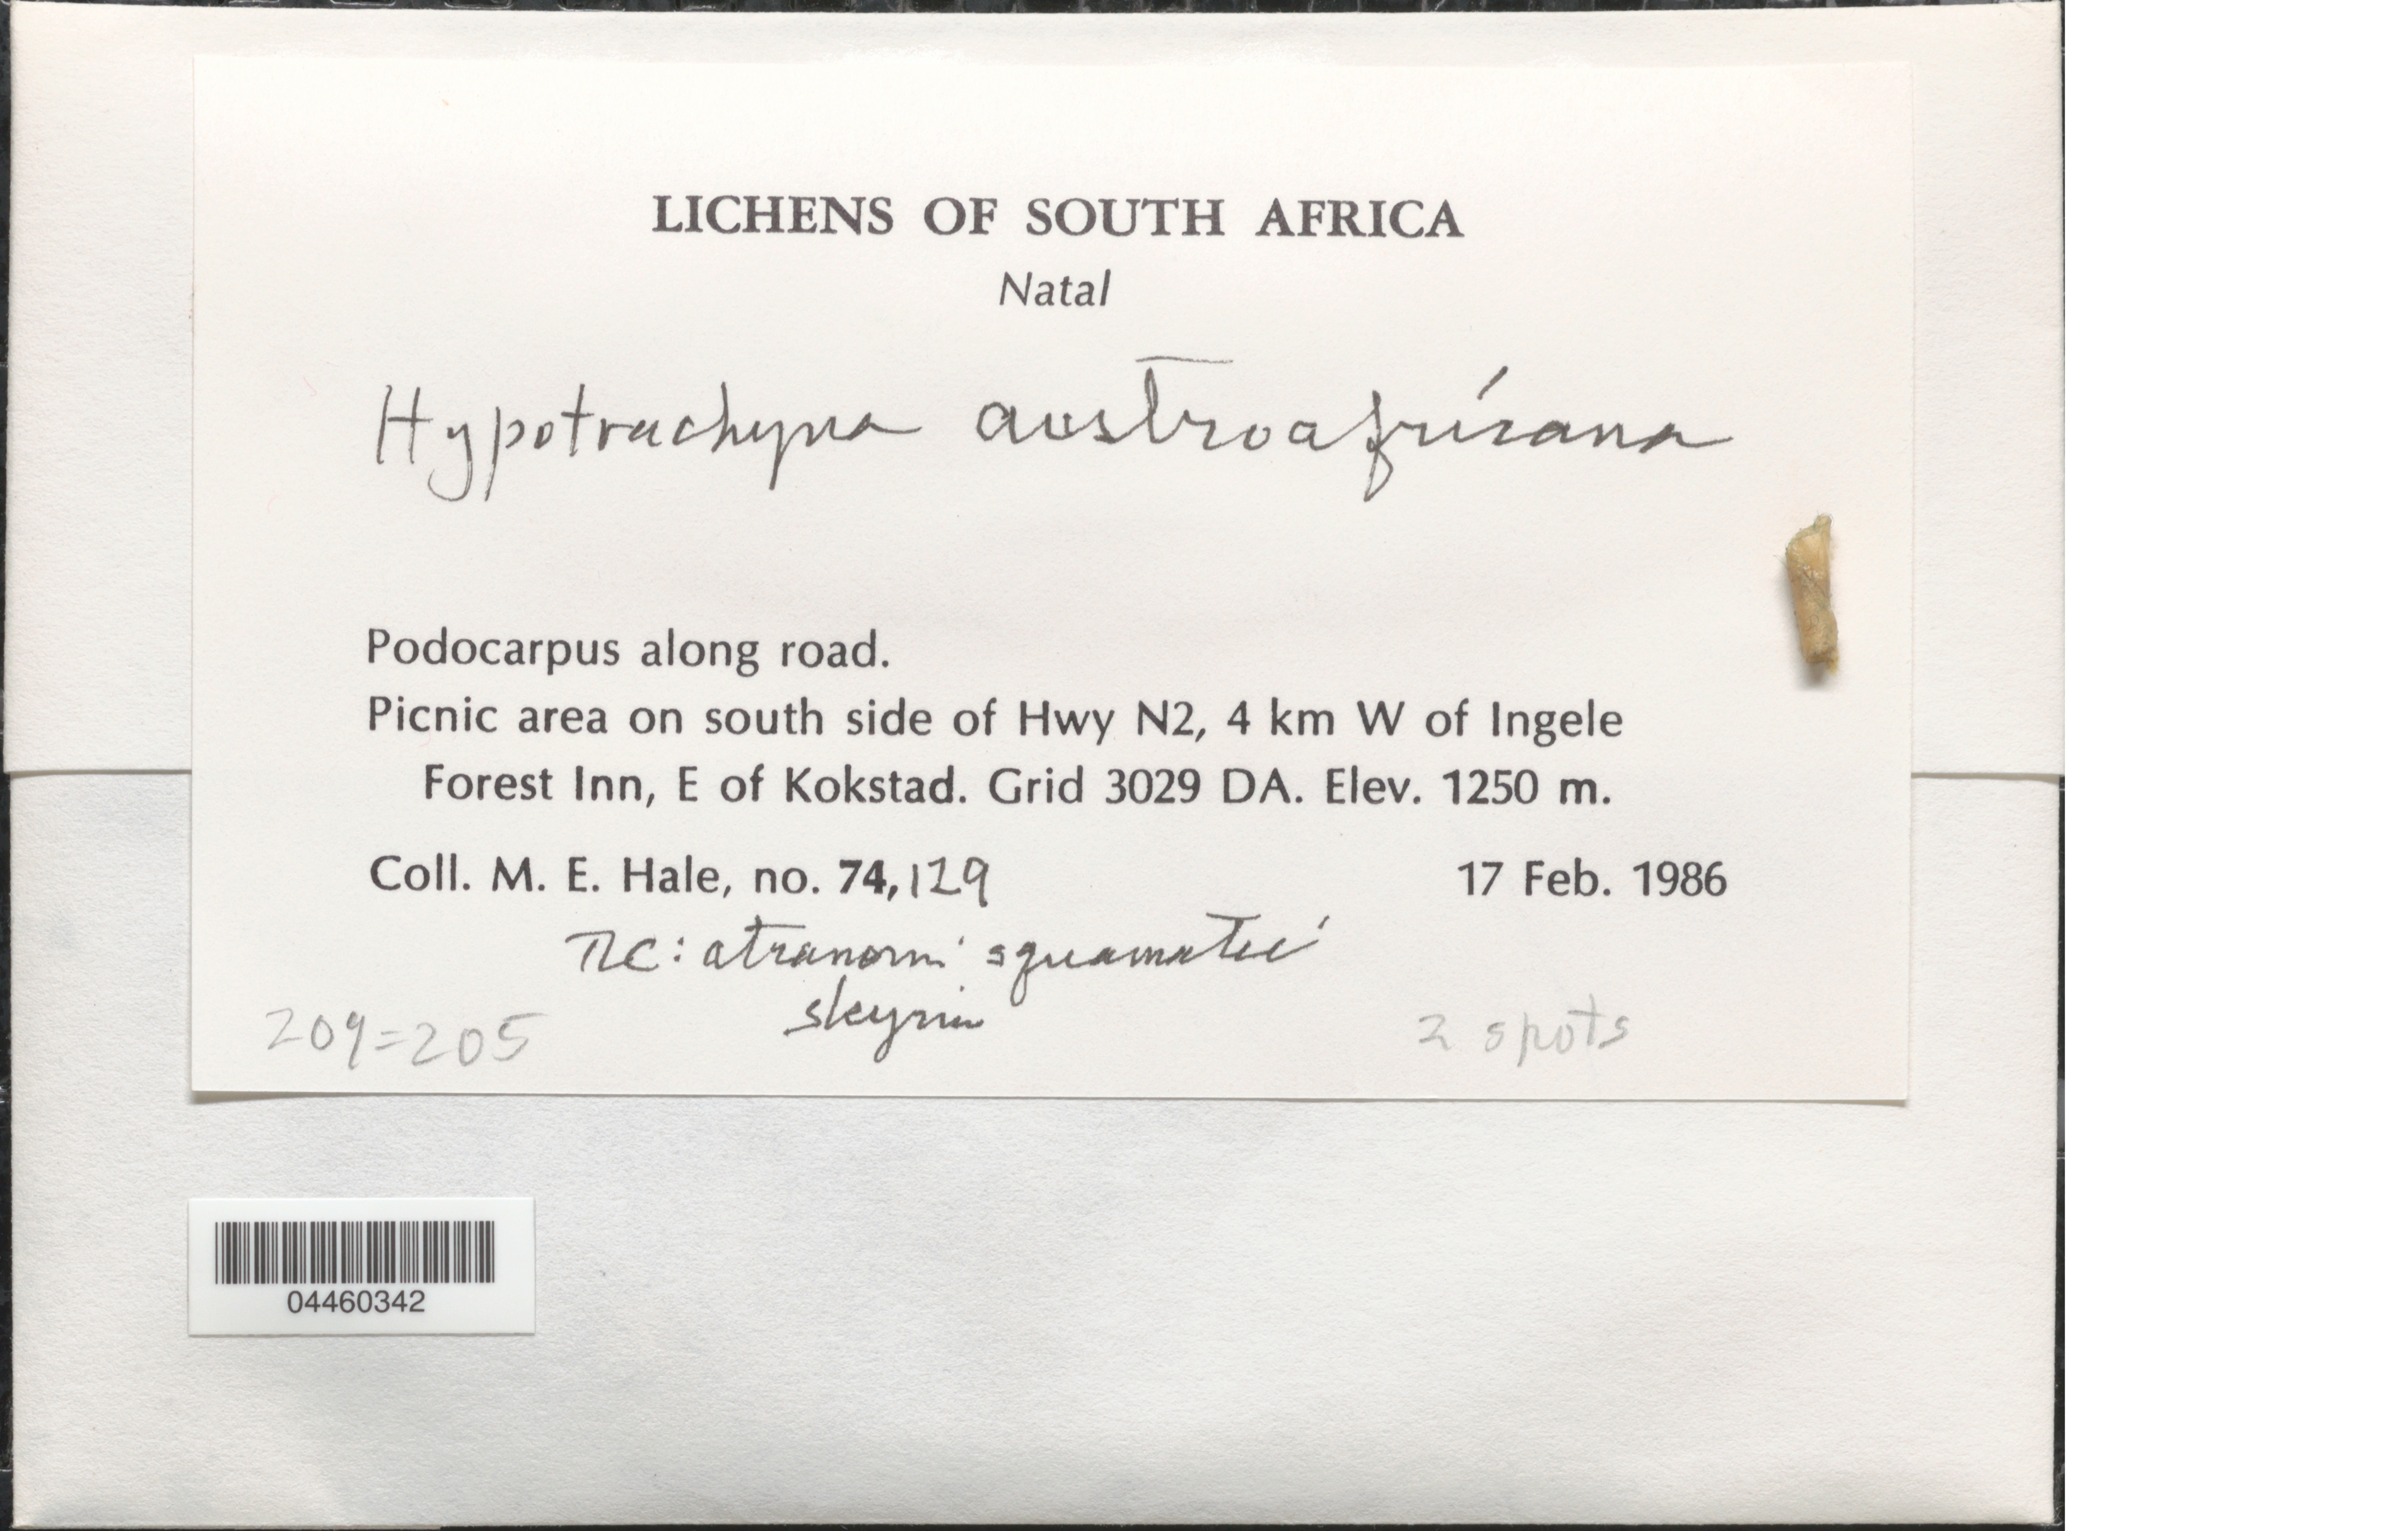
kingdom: Fungi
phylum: Ascomycota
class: Lecanoromycetes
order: Lecanorales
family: Parmeliaceae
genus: Hypotrachyna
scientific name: Hypotrachyna sp.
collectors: M. Hale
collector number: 74129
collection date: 1986-02-17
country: South Africa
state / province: KwaZulu-Natal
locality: Natal. Picnic area on south side of Hwy N2, 4 km W of Ingele Forest Inn, E of Kokstad. Grid 3029 DA.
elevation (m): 1250